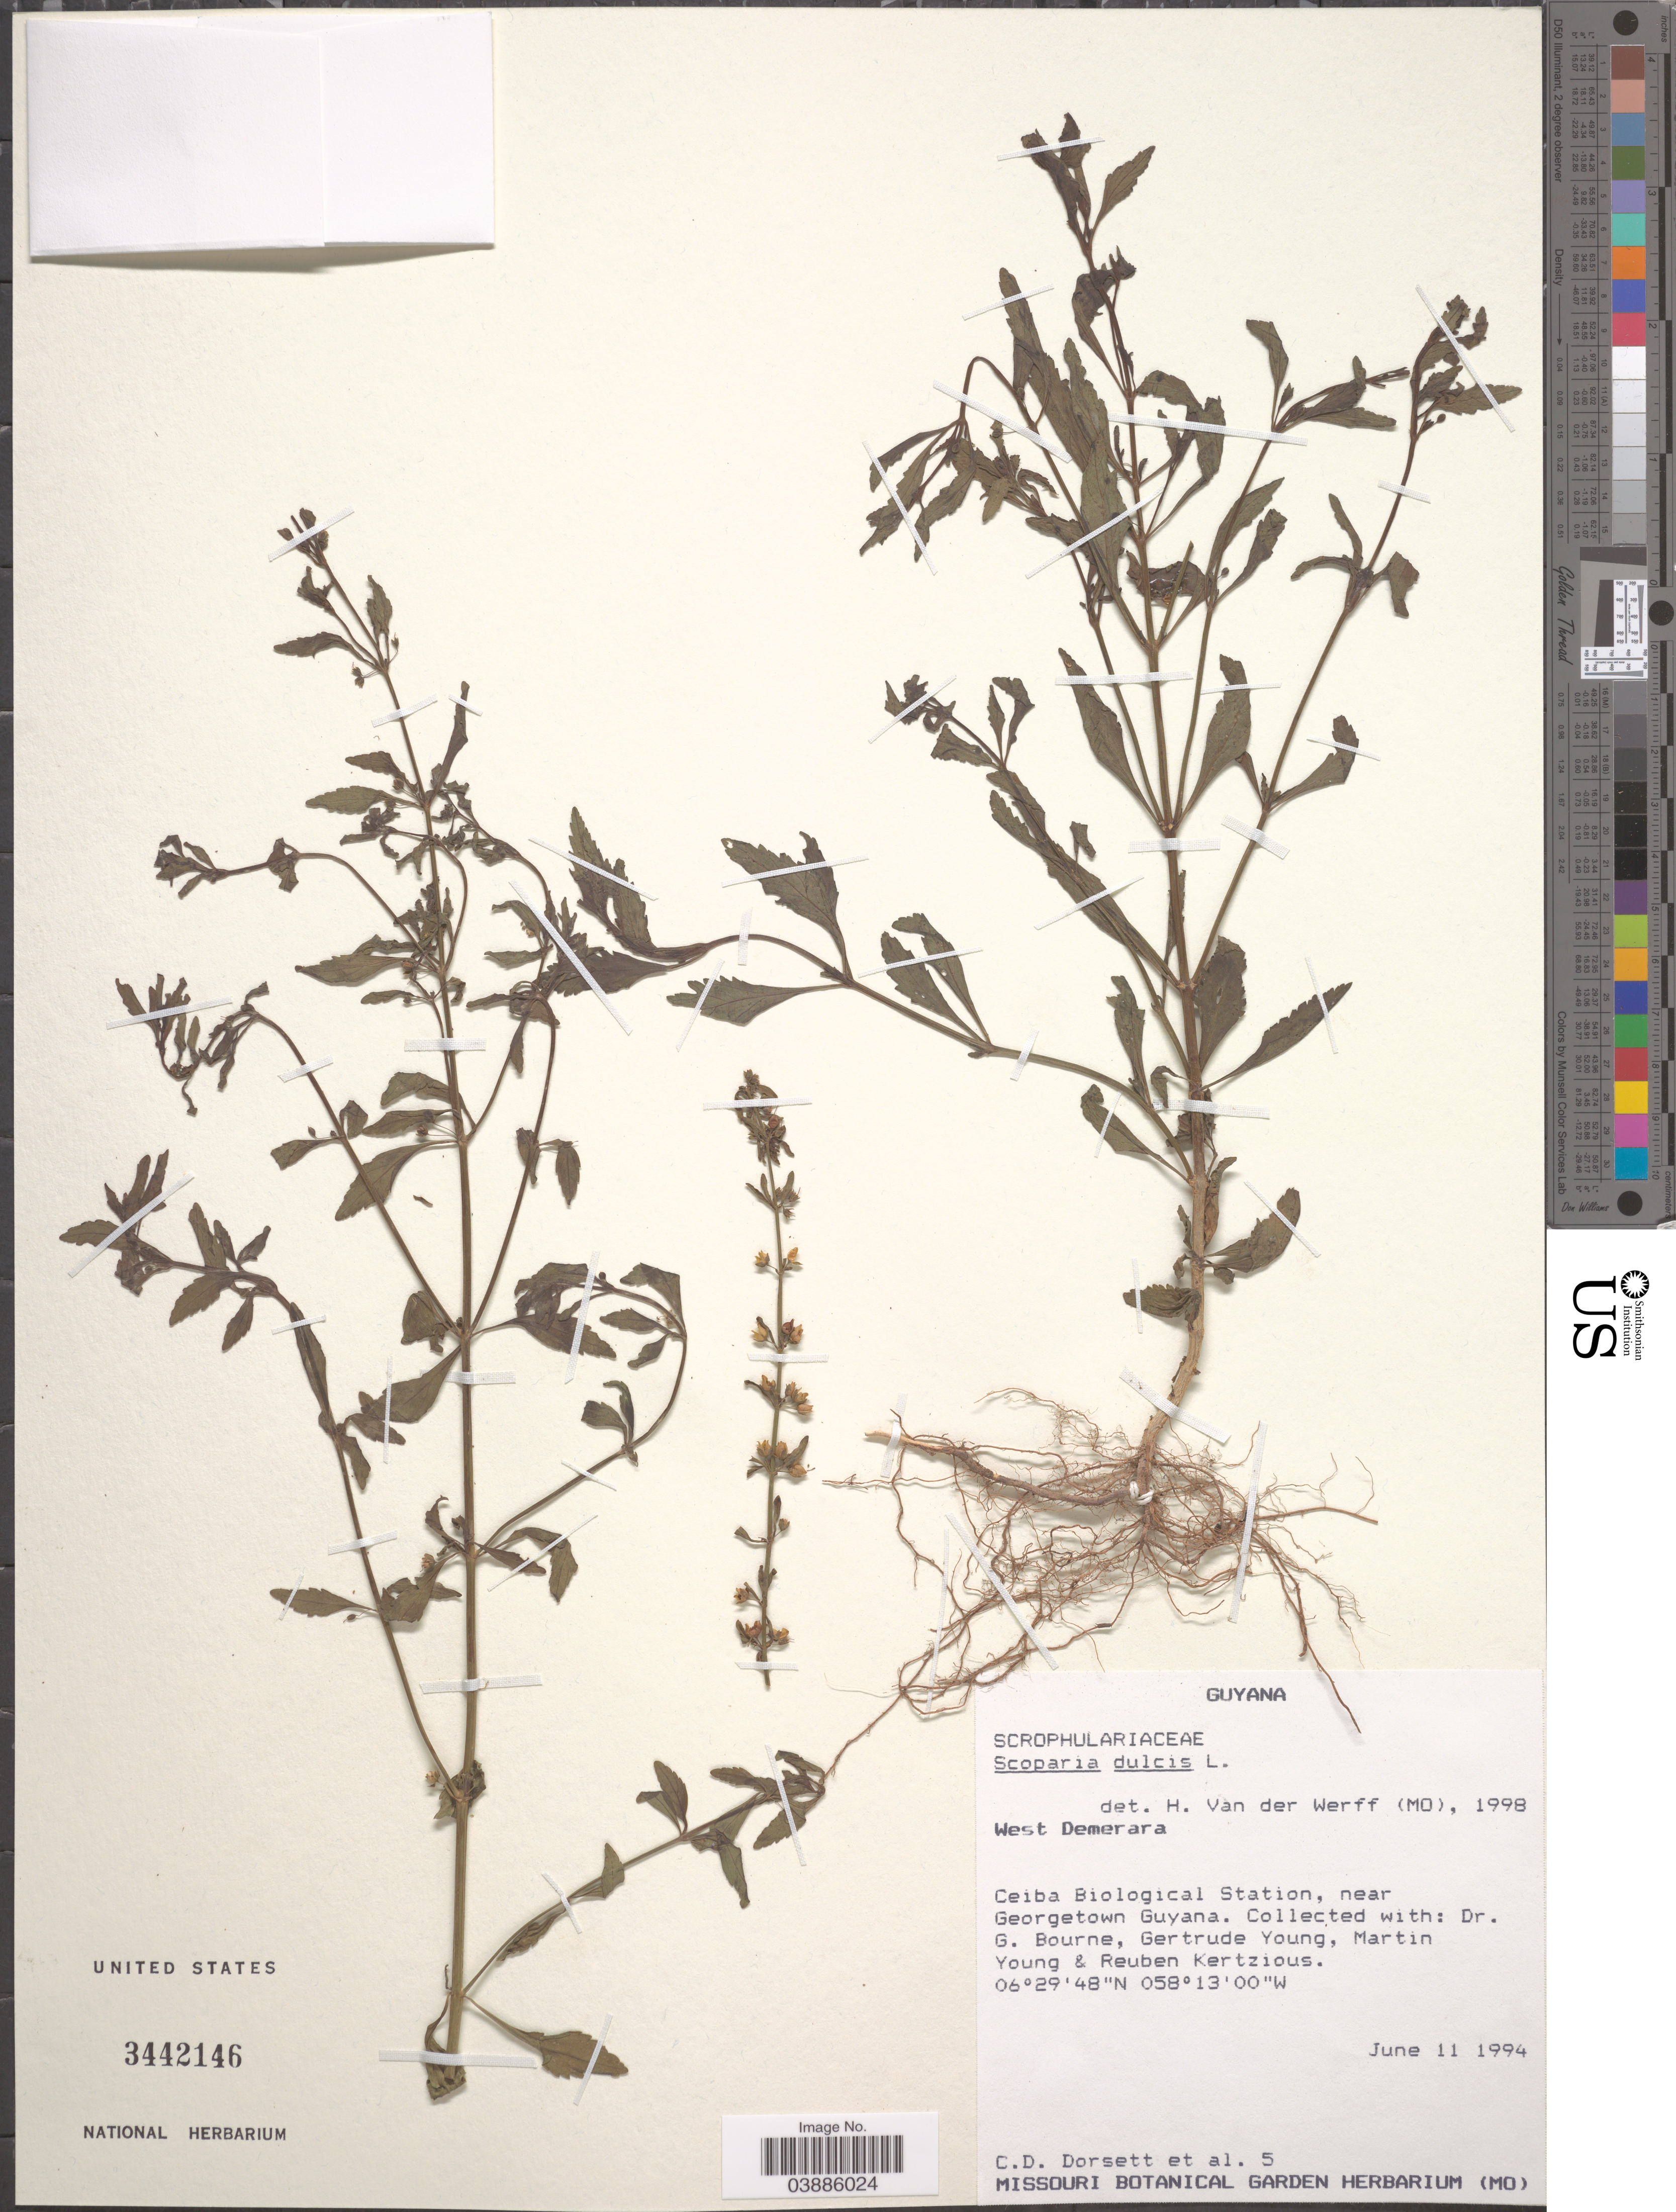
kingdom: Plantae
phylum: Tracheophyta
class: Magnoliopsida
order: Lamiales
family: Plantaginaceae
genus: Scoparia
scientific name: Scoparia dulcis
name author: L.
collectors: C. Dorsett, G. Bourne, G. Young & R. Kertzious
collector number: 5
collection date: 1994-06-11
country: Guyana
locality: West Demerara. Ceiba Biological Station, near Georgetown Guyana.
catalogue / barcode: US 3442146